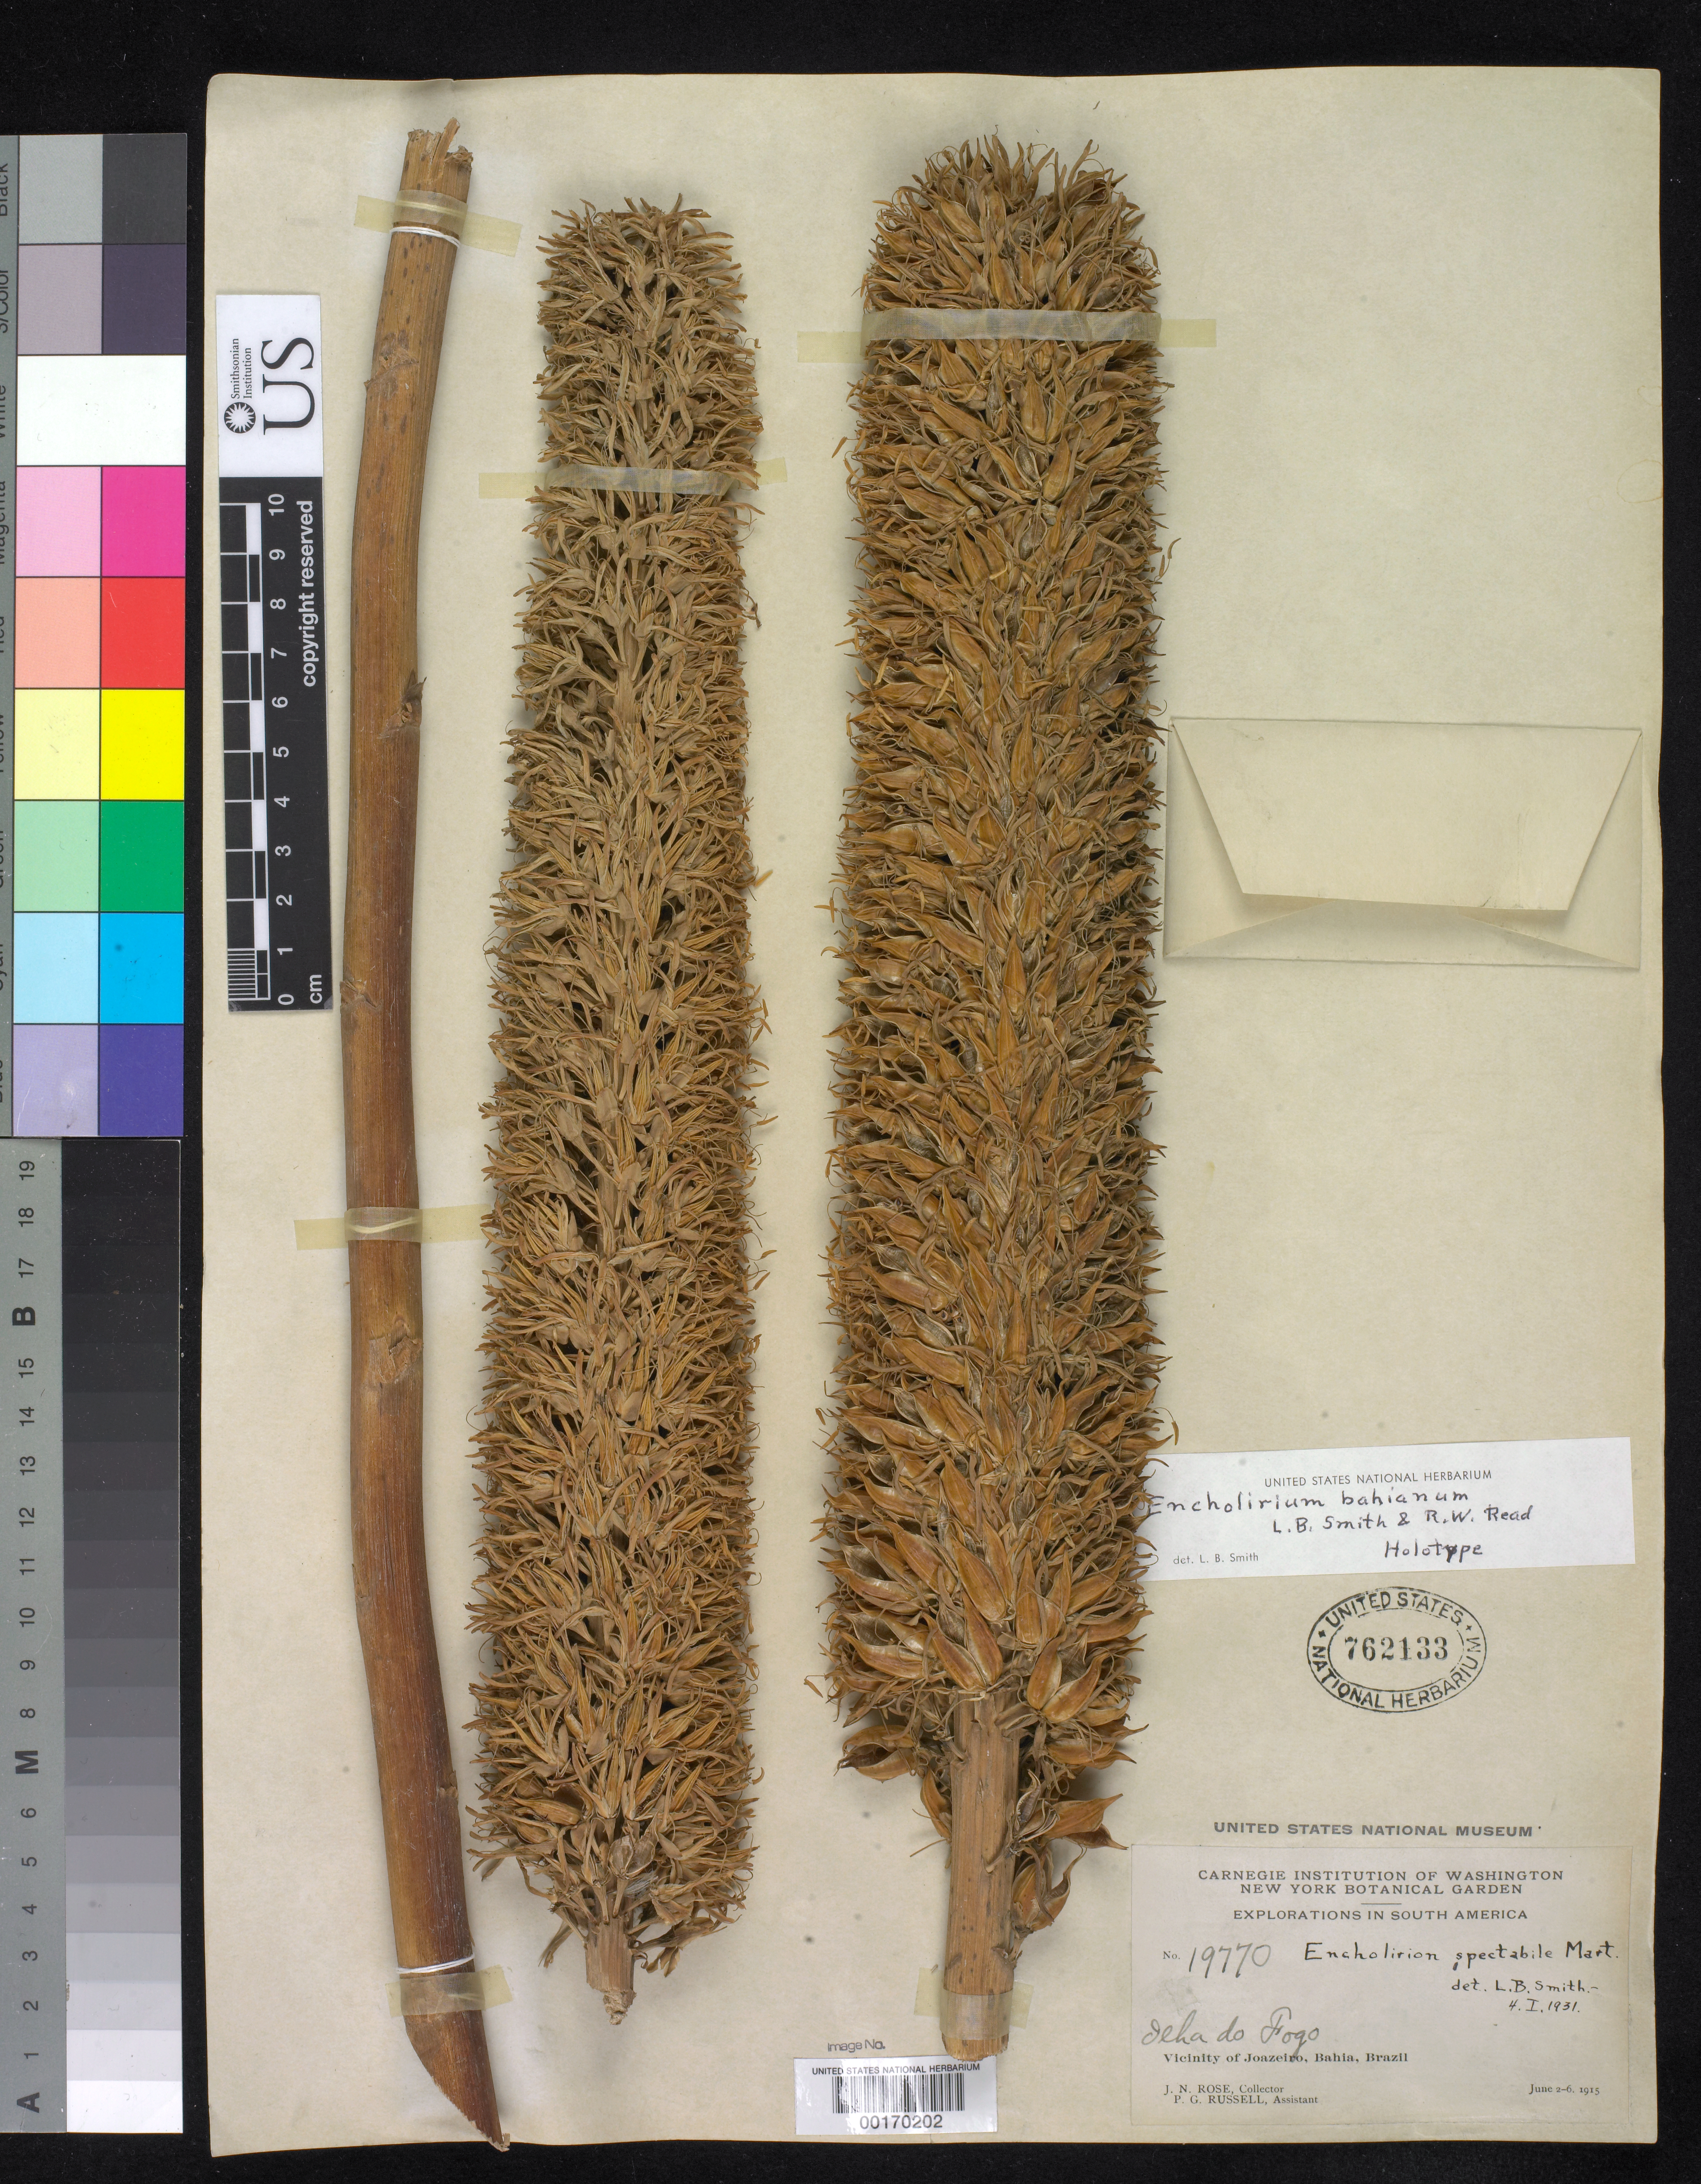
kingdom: Plantae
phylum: Tracheophyta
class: Liliopsida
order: Poales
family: Bromeliaceae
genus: Encholirium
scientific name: Encholirium bahianum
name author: L.B. Sm. & Read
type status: Holotype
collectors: J. N. Rose & P. G. Russell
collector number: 19770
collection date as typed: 02 Jun 1915 to 06 Jun 1916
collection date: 1915-06-02/1916-06-06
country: Brazil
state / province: Bahia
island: Fogo Island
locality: Vicinity of Joazeiro.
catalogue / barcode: US 762133